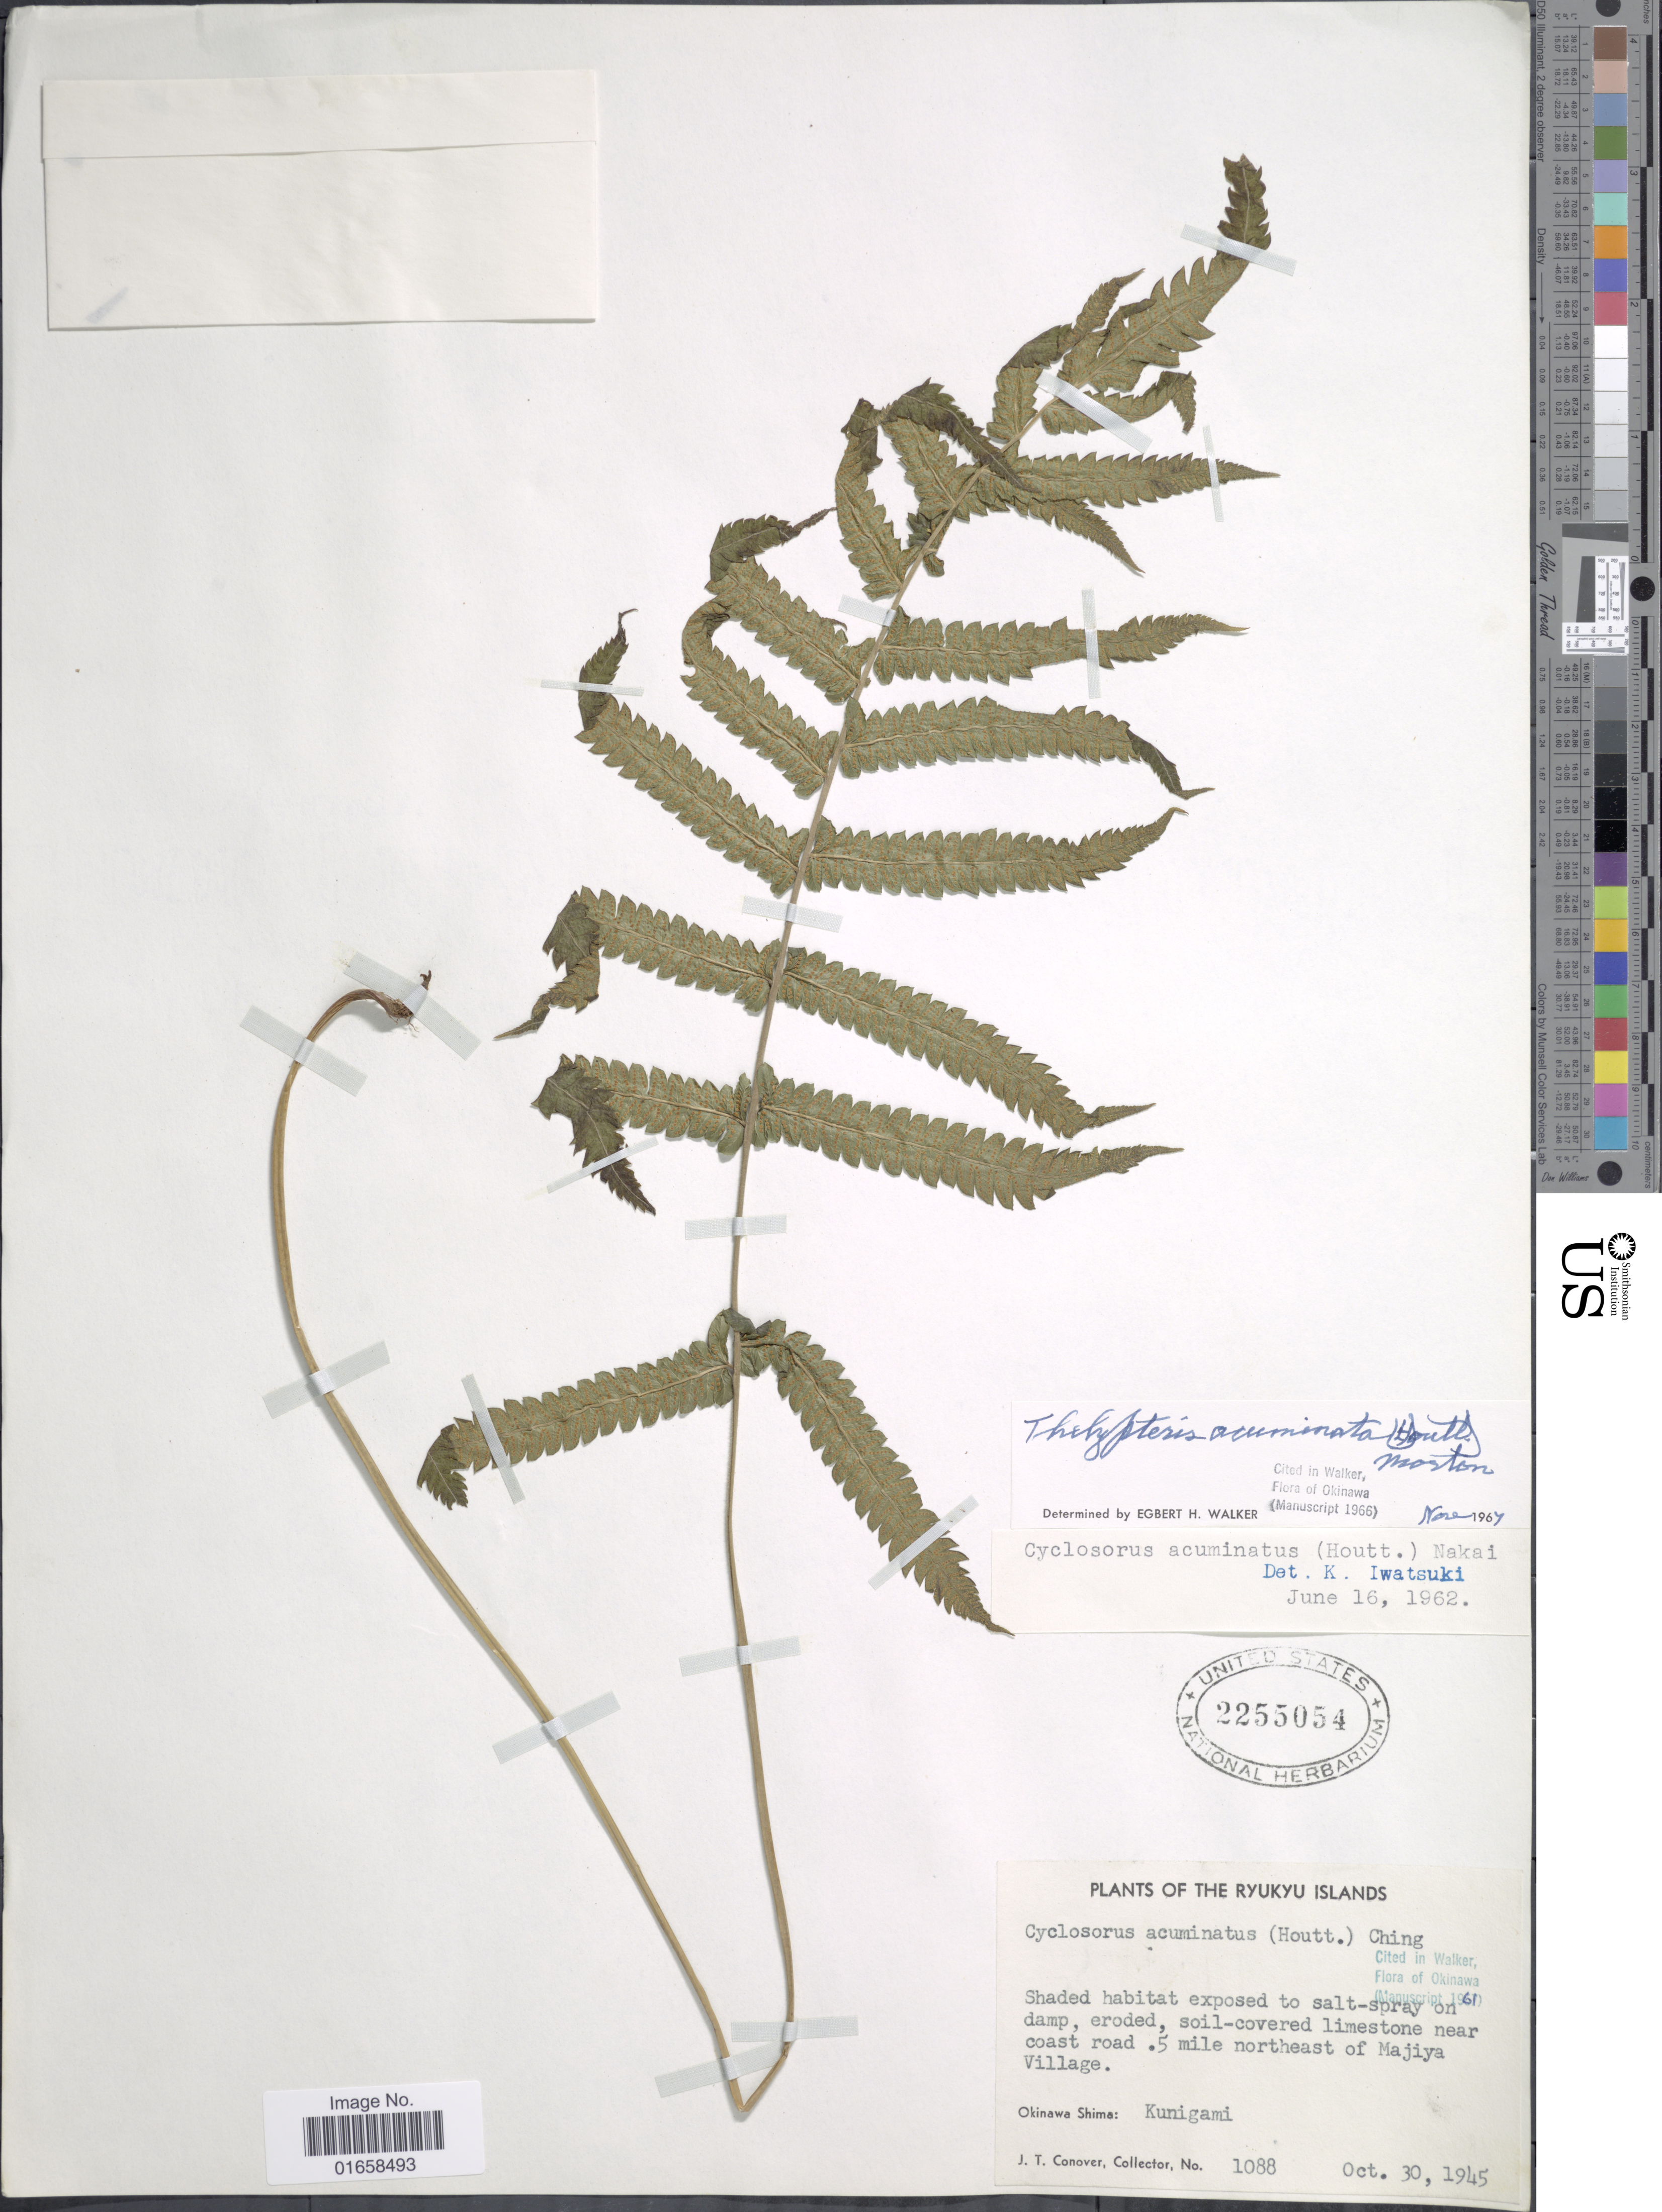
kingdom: Plantae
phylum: Tracheophyta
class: Polypodiopsida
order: Polypodiales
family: Thelypteridaceae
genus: Christella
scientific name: Christella acuminata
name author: (Houtt.) H. Lév.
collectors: J. T. Conover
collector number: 1088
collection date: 1945-10-30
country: Japan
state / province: Okinawa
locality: Ryukyu islands. Soil-covered limestone near coast road. 5 mile northeast of Majiya Village. Okinawa Shima: Kunigama.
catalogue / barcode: US 2255054